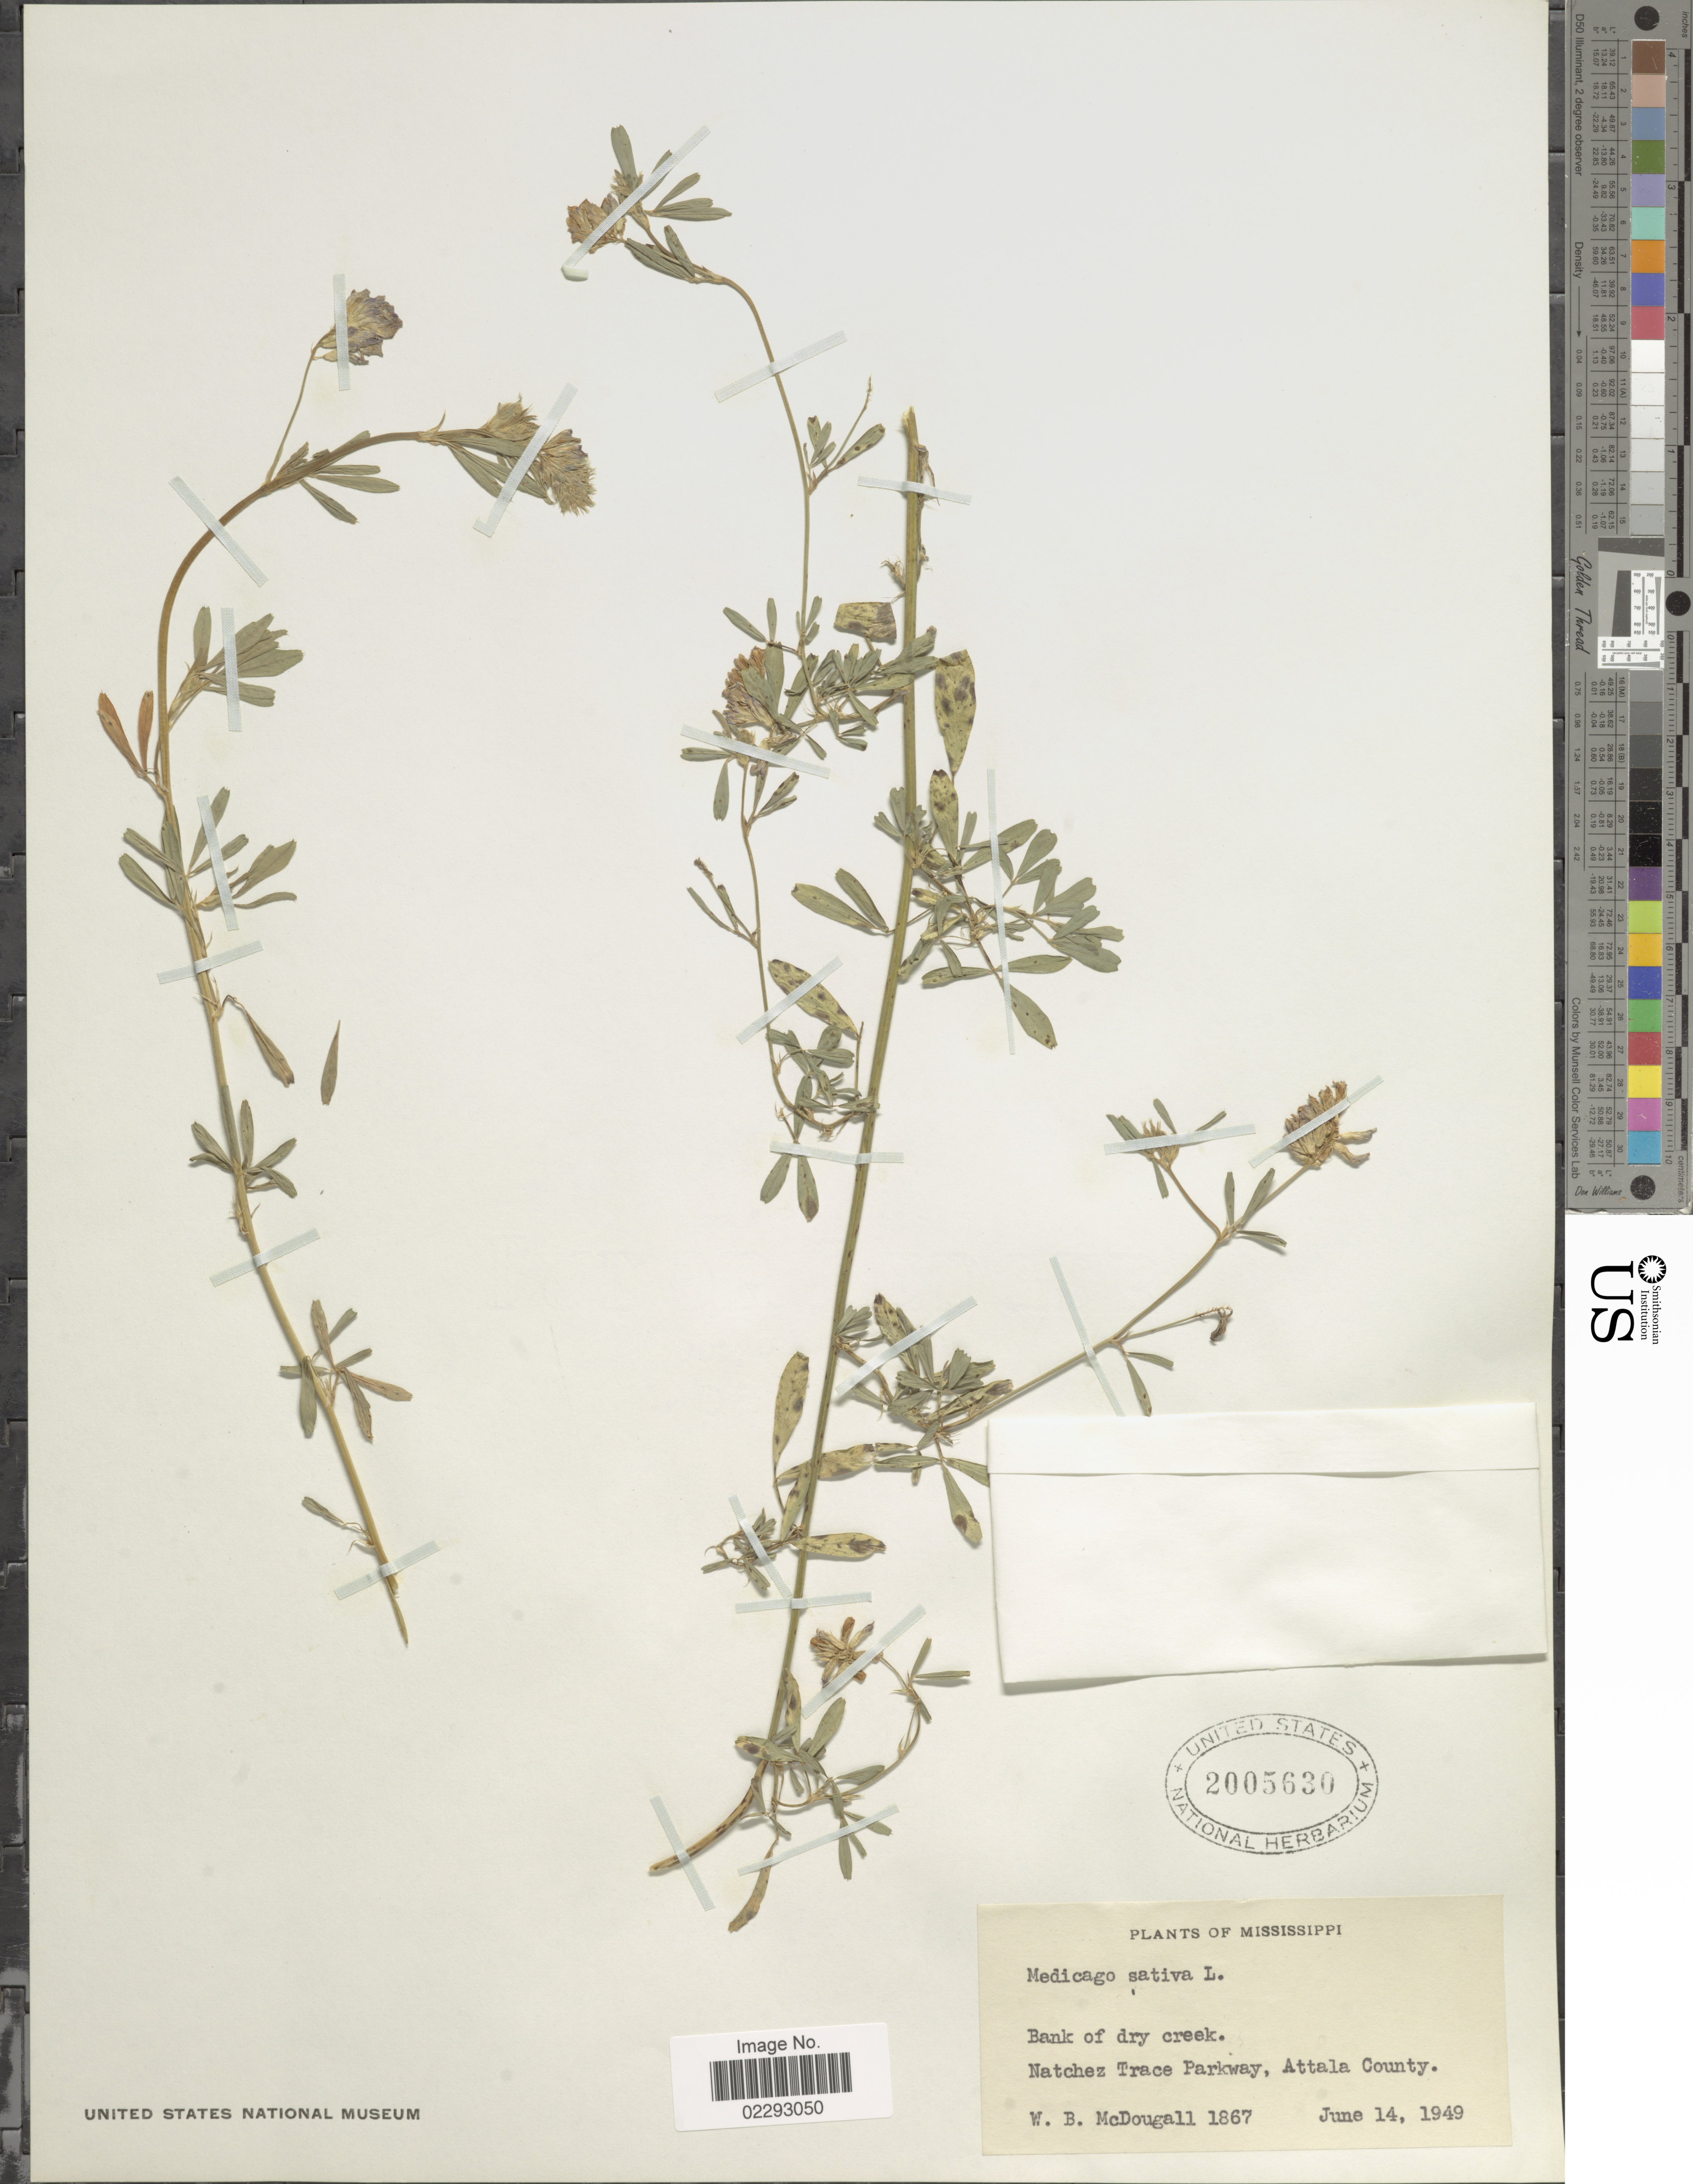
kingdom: Plantae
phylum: Tracheophyta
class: Magnoliopsida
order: Fabales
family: Fabaceae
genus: Medicago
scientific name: Medicago sativa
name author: L.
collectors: W. B. McDougall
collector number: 1867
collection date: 1949-06-14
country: United States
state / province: Mississippi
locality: Mississippi, bank of dry creek, Natchez Trace Parkway, Attala County.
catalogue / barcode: US 2005630